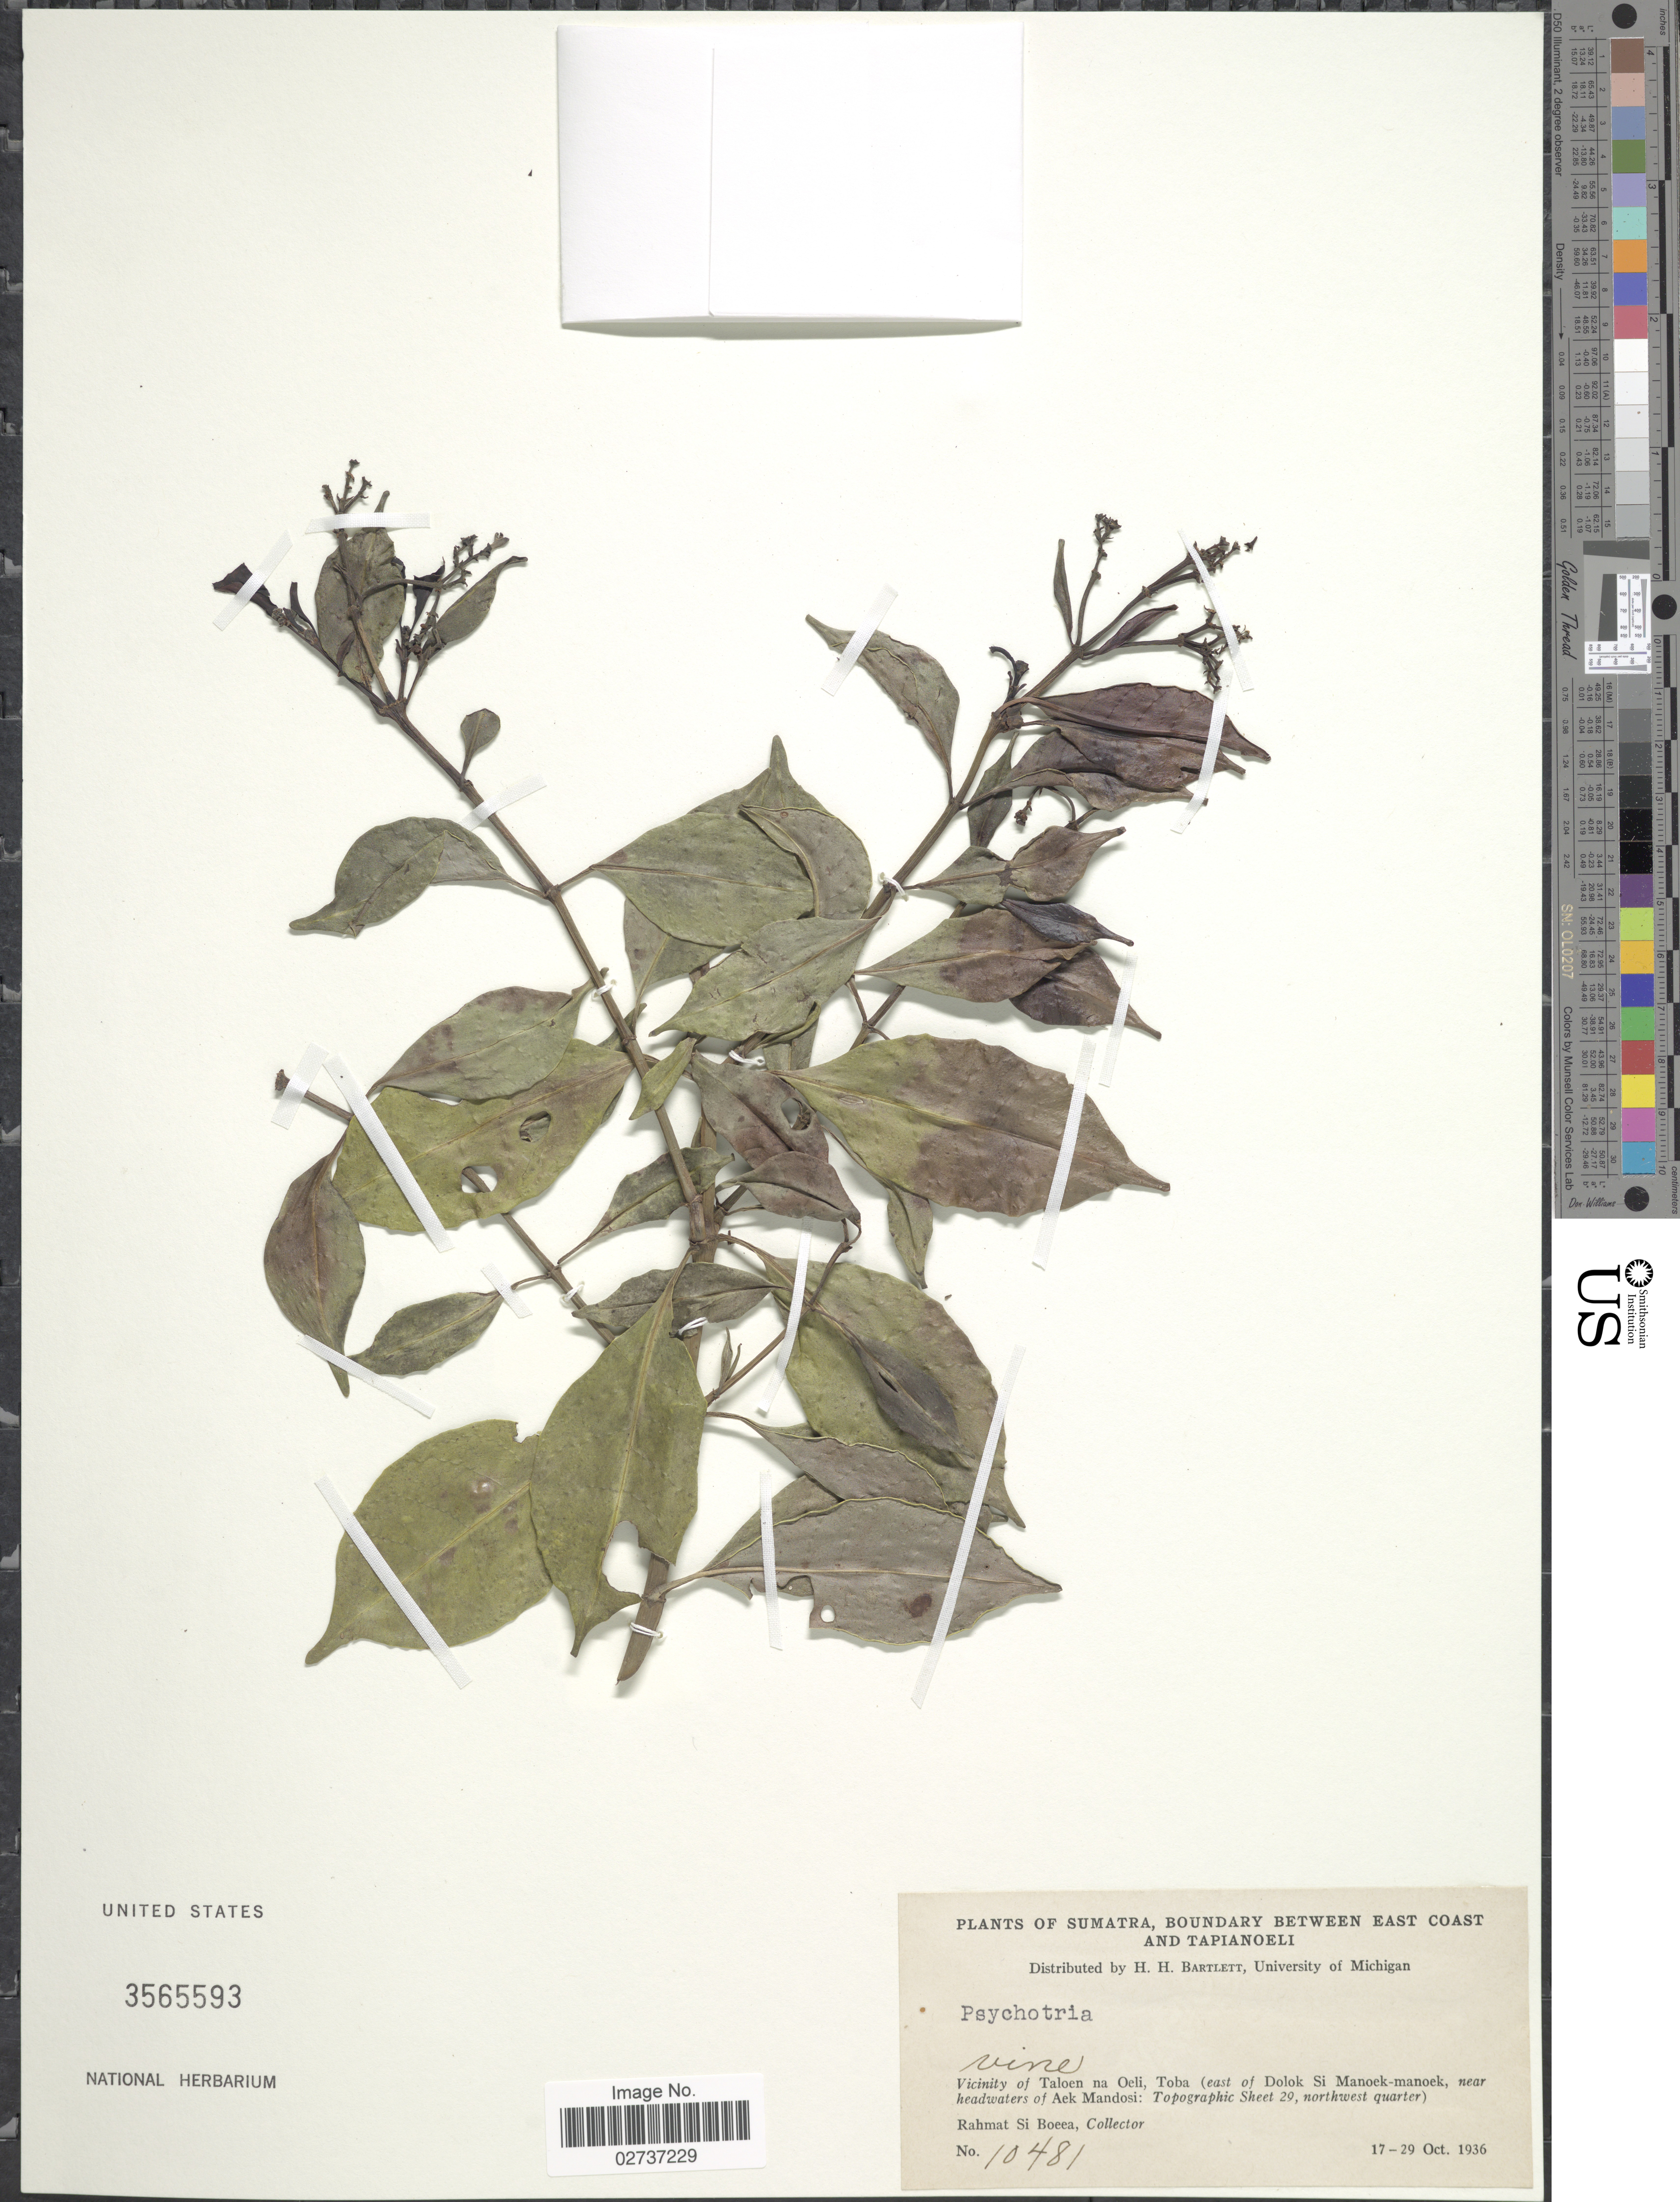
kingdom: Plantae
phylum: Tracheophyta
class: Magnoliopsida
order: Gentianales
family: Rubiaceae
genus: Psychotria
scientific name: Psychotria sp.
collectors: Rahmat Si Boeea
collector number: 10481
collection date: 1936-10-17/1936-10-29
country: Indonesia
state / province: Sumatra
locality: Boundary between East Coast and Tapianoeli, Vicinity of Taloen na Oeli, Toba (east of Dolok Si Manoek-manoek, near headwaters of Aek Mandosi: Topographic Sheet 29, northwest quarter)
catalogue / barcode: US 3565593